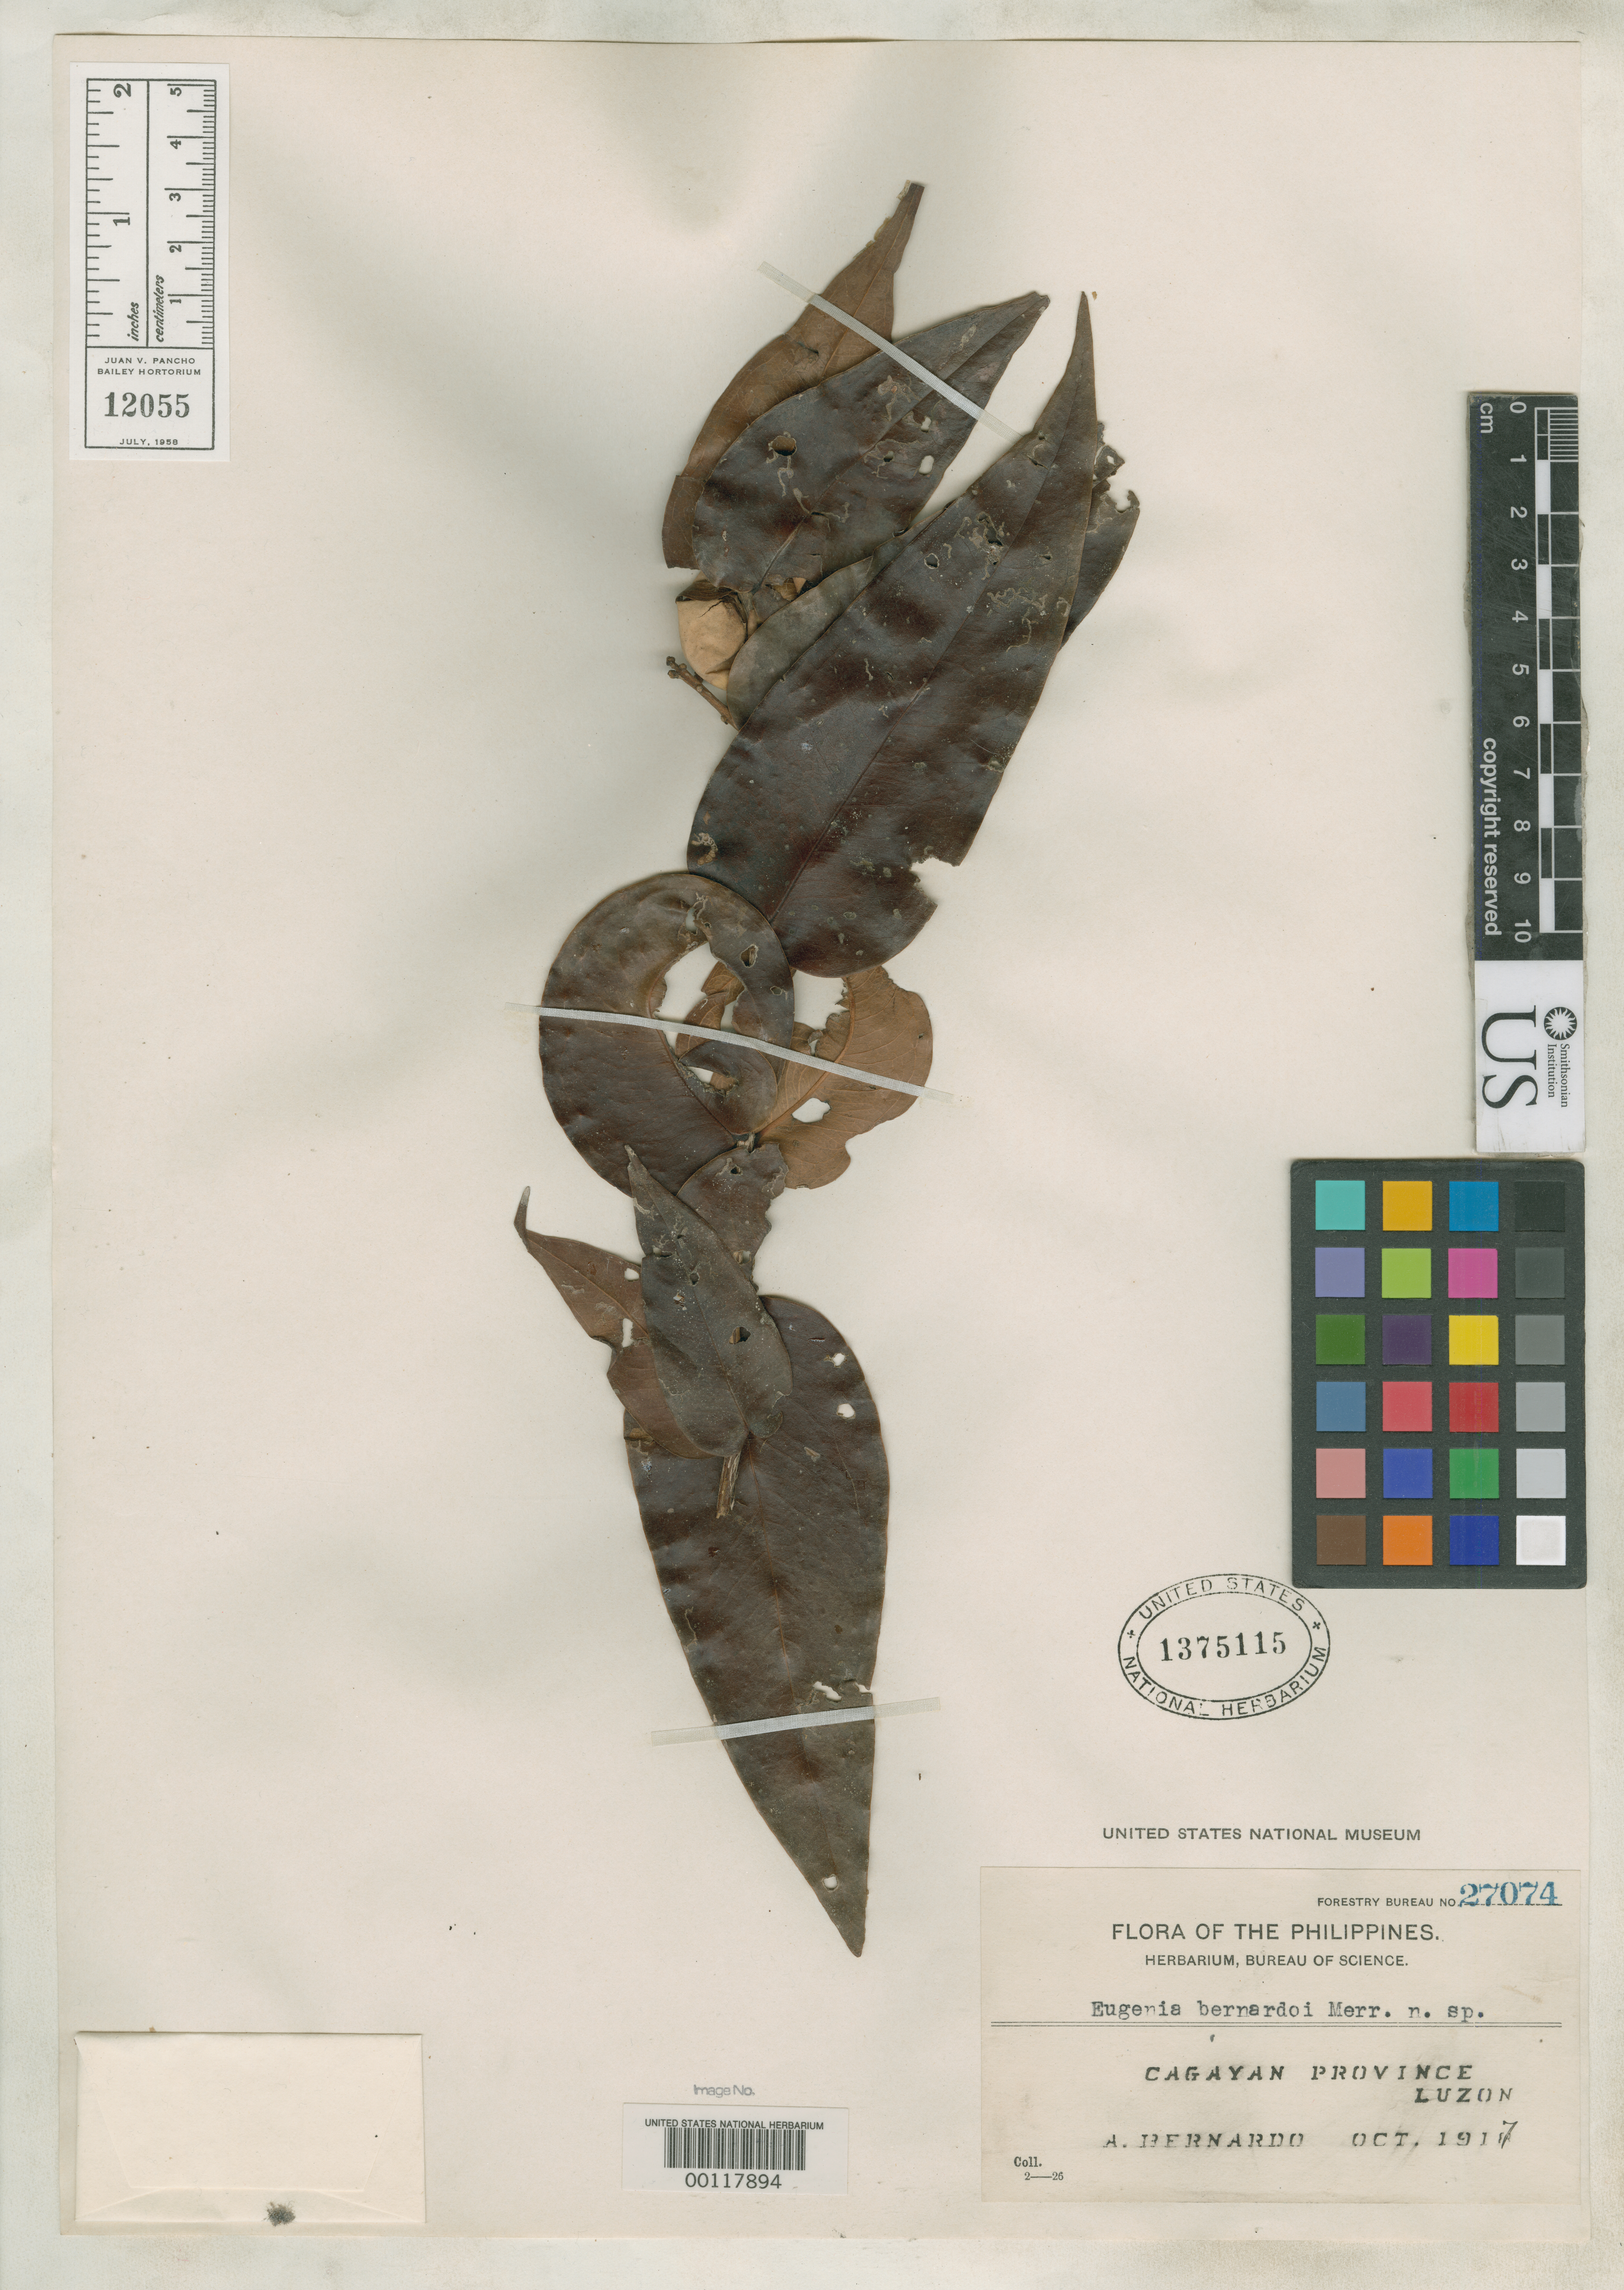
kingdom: Plantae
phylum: Tracheophyta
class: Magnoliopsida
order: Myrtales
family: Myrtaceae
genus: Eugenia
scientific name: Eugenia bernardoi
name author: Merr.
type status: Isotype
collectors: A. Bernardo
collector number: Bur. Sci. 27074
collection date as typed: Oct 1917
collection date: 1917-10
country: Philippines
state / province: Cagayan Valley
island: Luzon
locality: Cagayan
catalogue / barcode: US 1375115